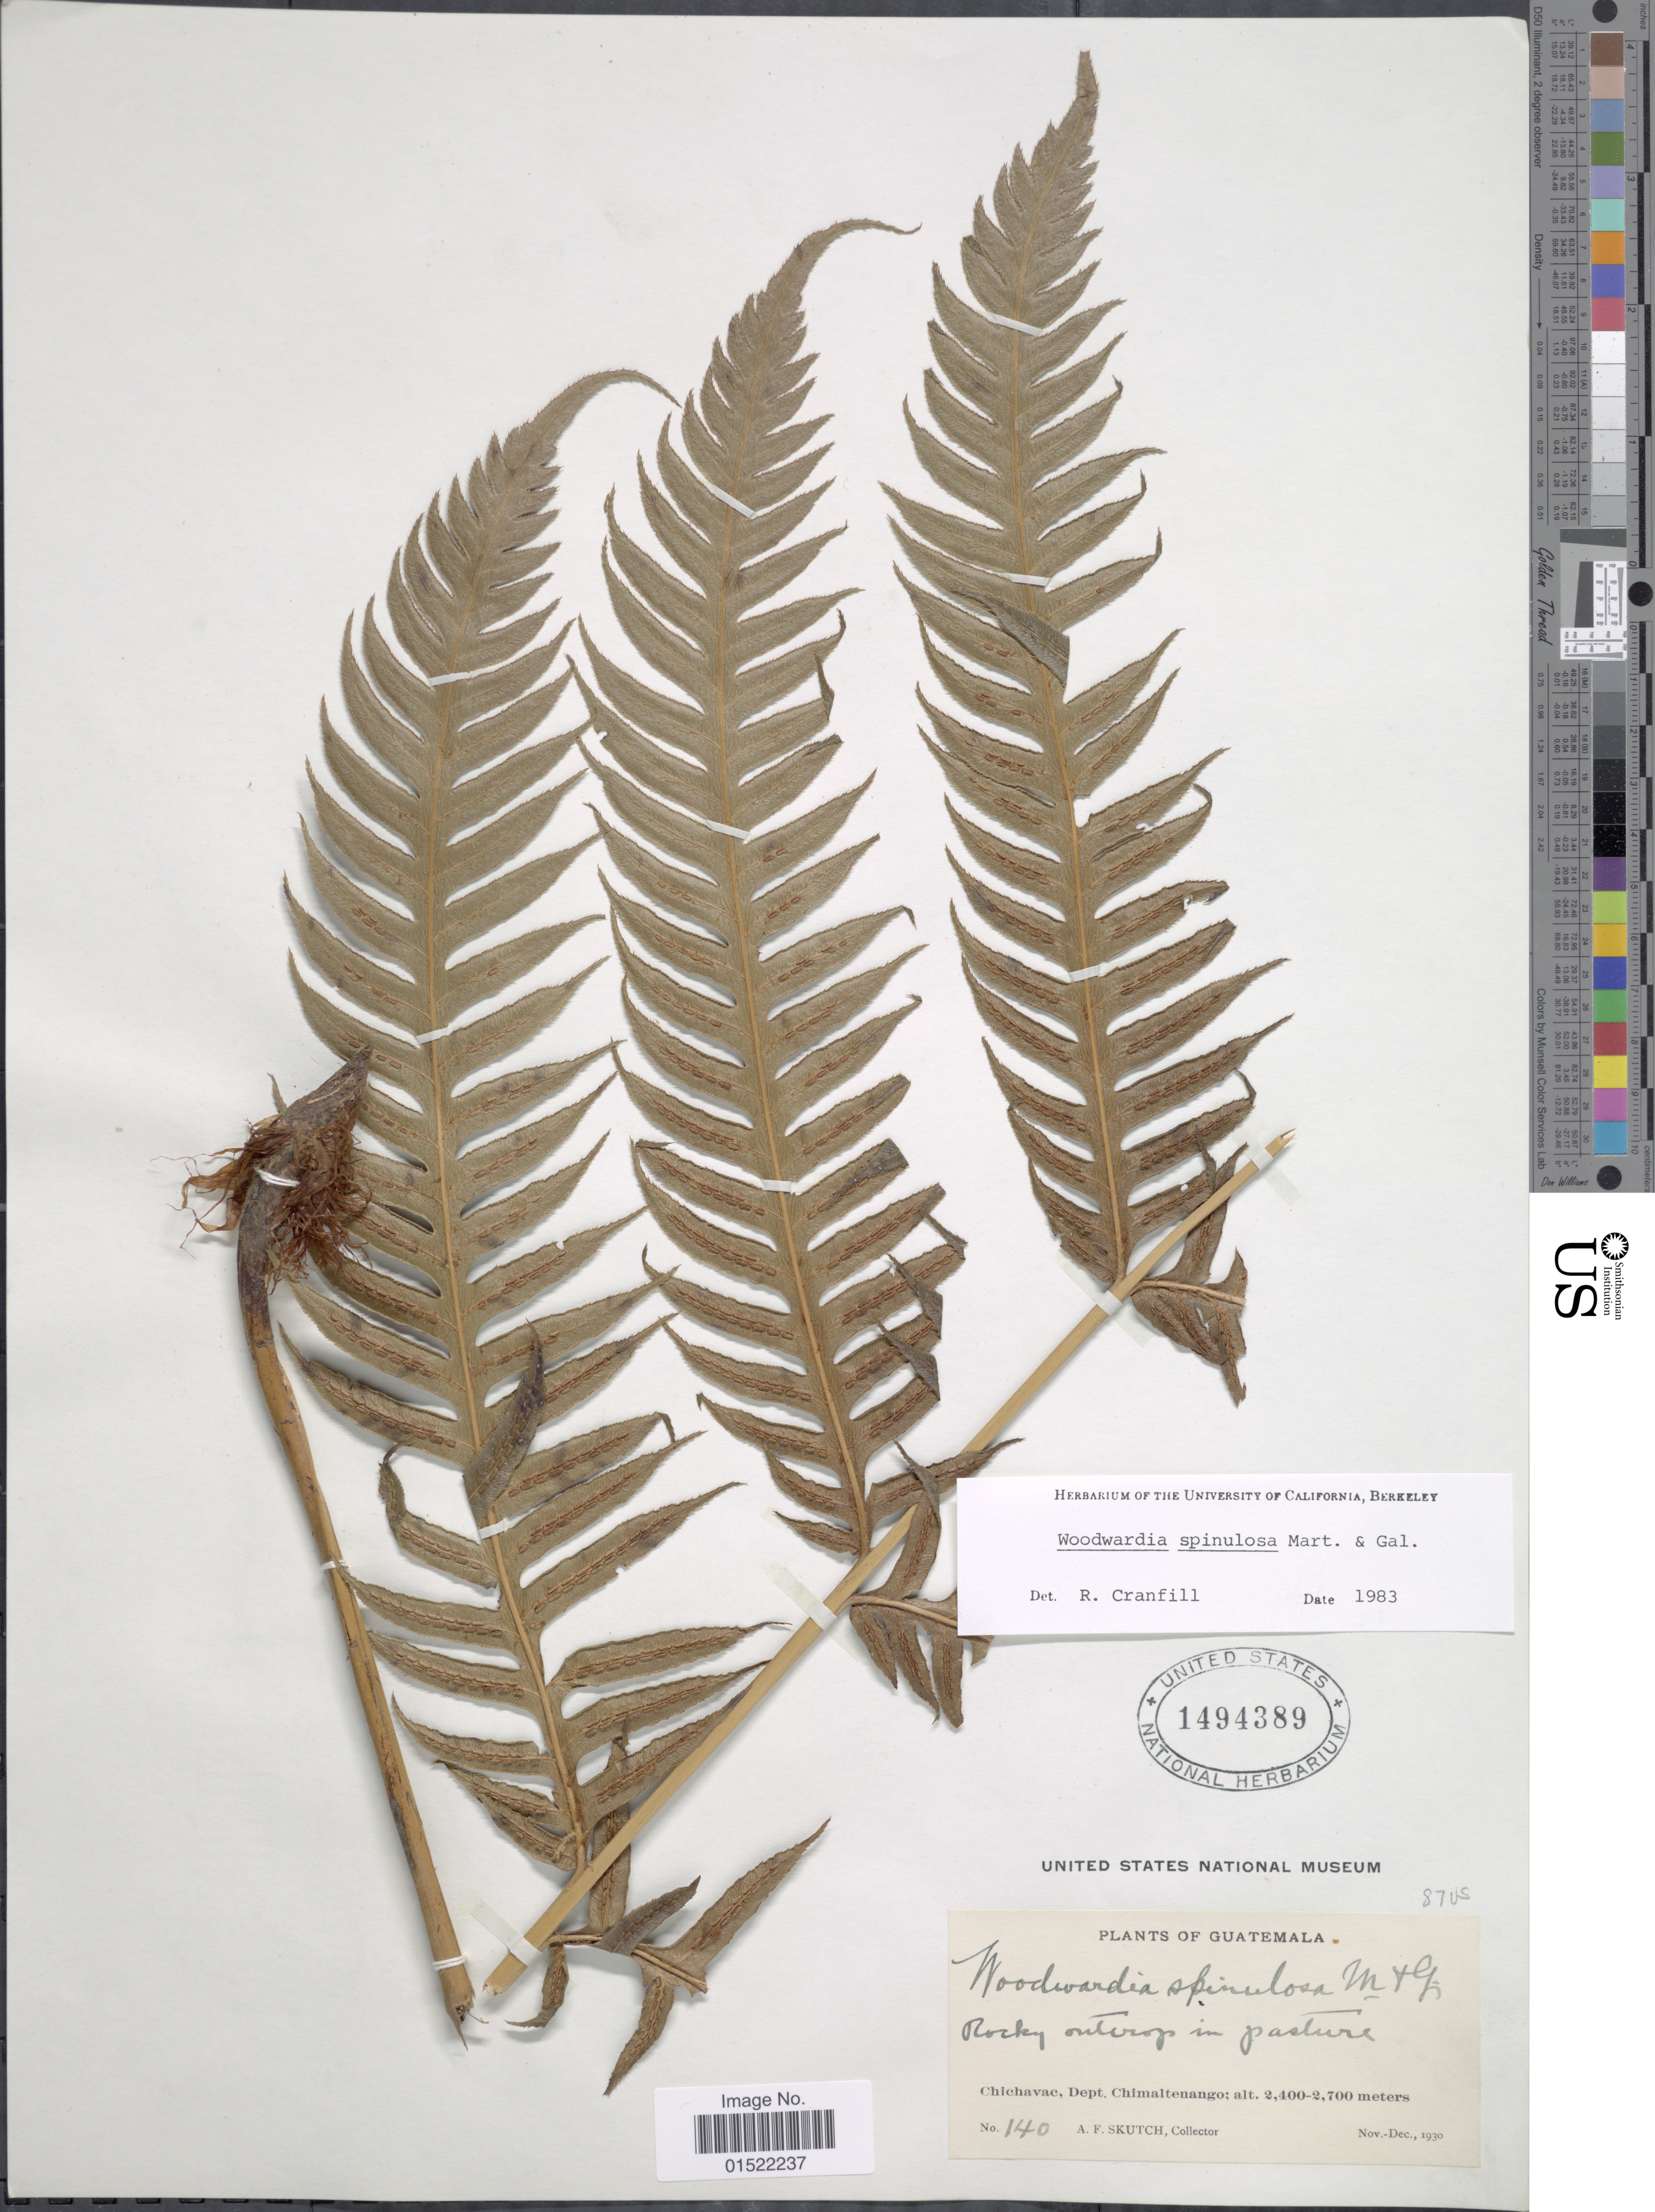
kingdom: Plantae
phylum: Tracheophyta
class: Polypodiopsida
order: Polypodiales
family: Blechnaceae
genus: Woodwardia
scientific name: Woodwardia spinulosa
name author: M. Martens & Galeotti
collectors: A. F. Skutch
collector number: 140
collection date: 1930-11/1930-12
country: Guatemala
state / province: Chimaltenango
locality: Chichavac, Dept. Chimaltenango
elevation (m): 2400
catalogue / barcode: US 1494389